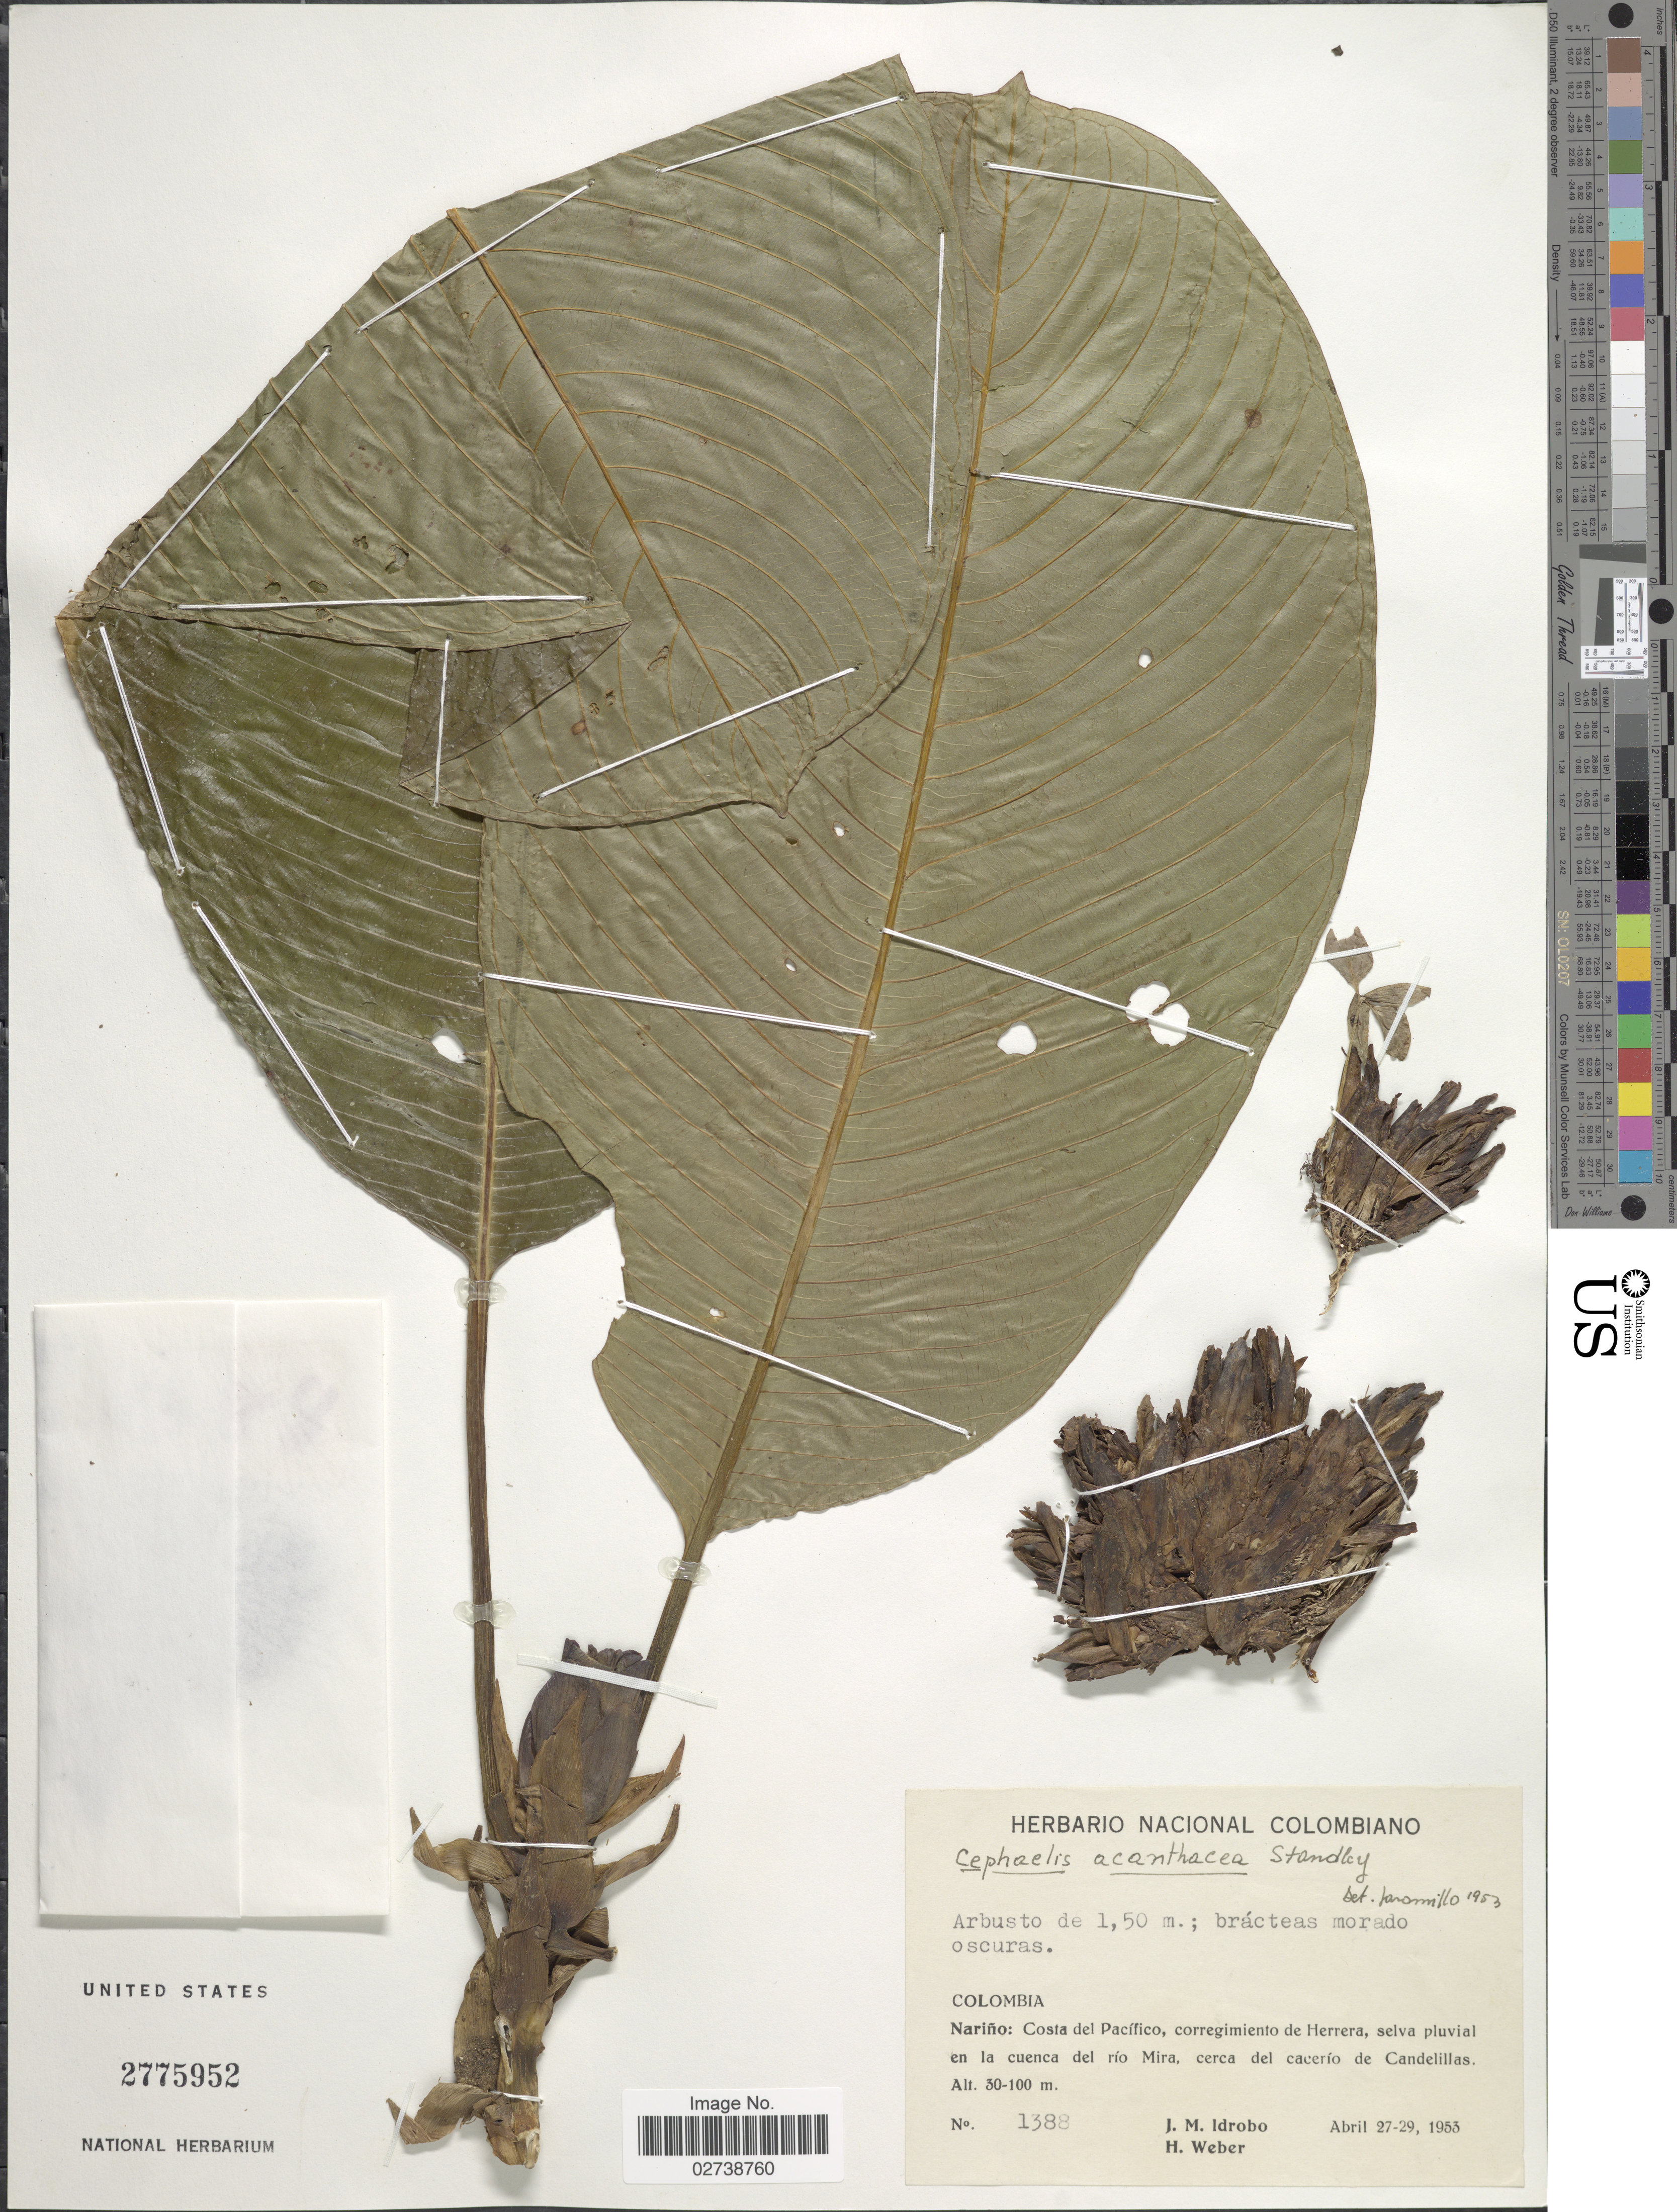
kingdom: Plantae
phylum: Tracheophyta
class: Magnoliopsida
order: Gentianales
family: Rubiaceae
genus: Palicourea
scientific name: Palicourea acanthacea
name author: C.M. Taylor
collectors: J. M. Idrobo & H. Weber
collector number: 1388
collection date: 1953-04-27/1953-04-29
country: Colombia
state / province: Nariño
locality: Costa del Pacífico, corregimiento de Herrera, selva pluvial en la cuenca del río Mira, cerca del cacerío de Candelillas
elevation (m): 30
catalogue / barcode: US 2775952